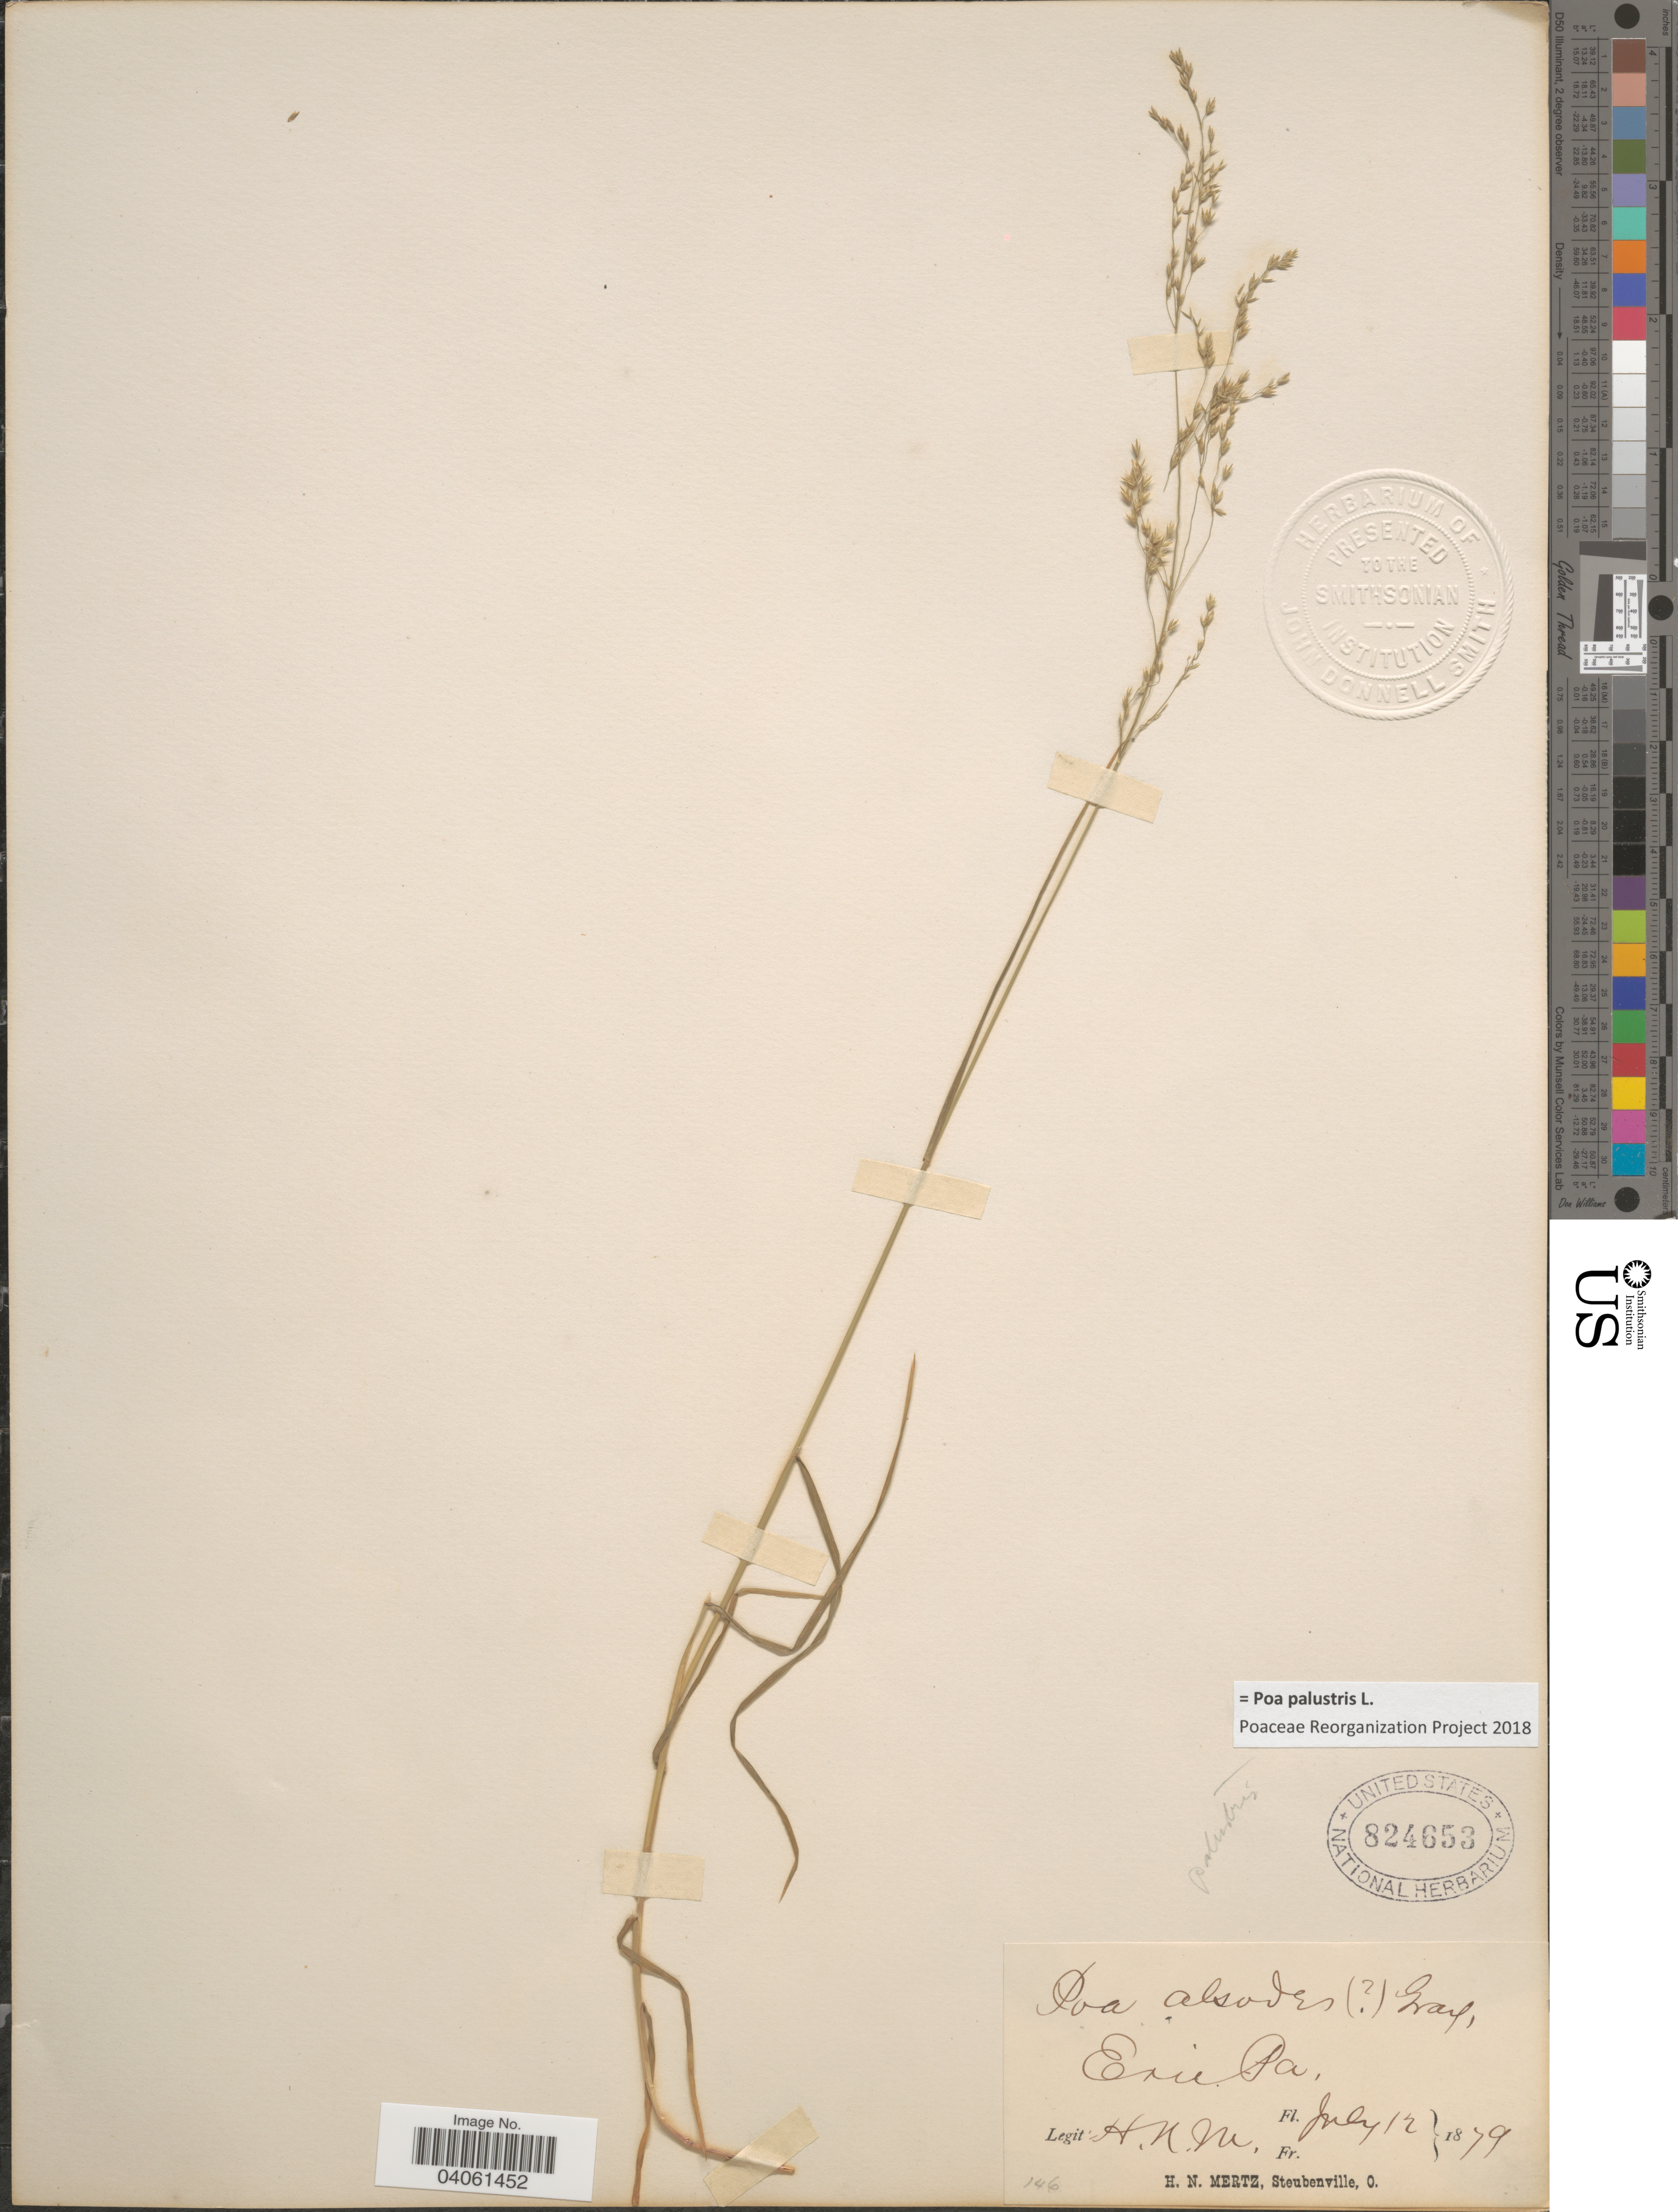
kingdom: Plantae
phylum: Tracheophyta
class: Liliopsida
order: Poales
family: Poaceae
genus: Poa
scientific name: Poa palustris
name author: L.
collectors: H. Mertz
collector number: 146?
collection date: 1879-07-12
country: United States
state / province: Pennsylvania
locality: Erie.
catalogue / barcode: US 824653